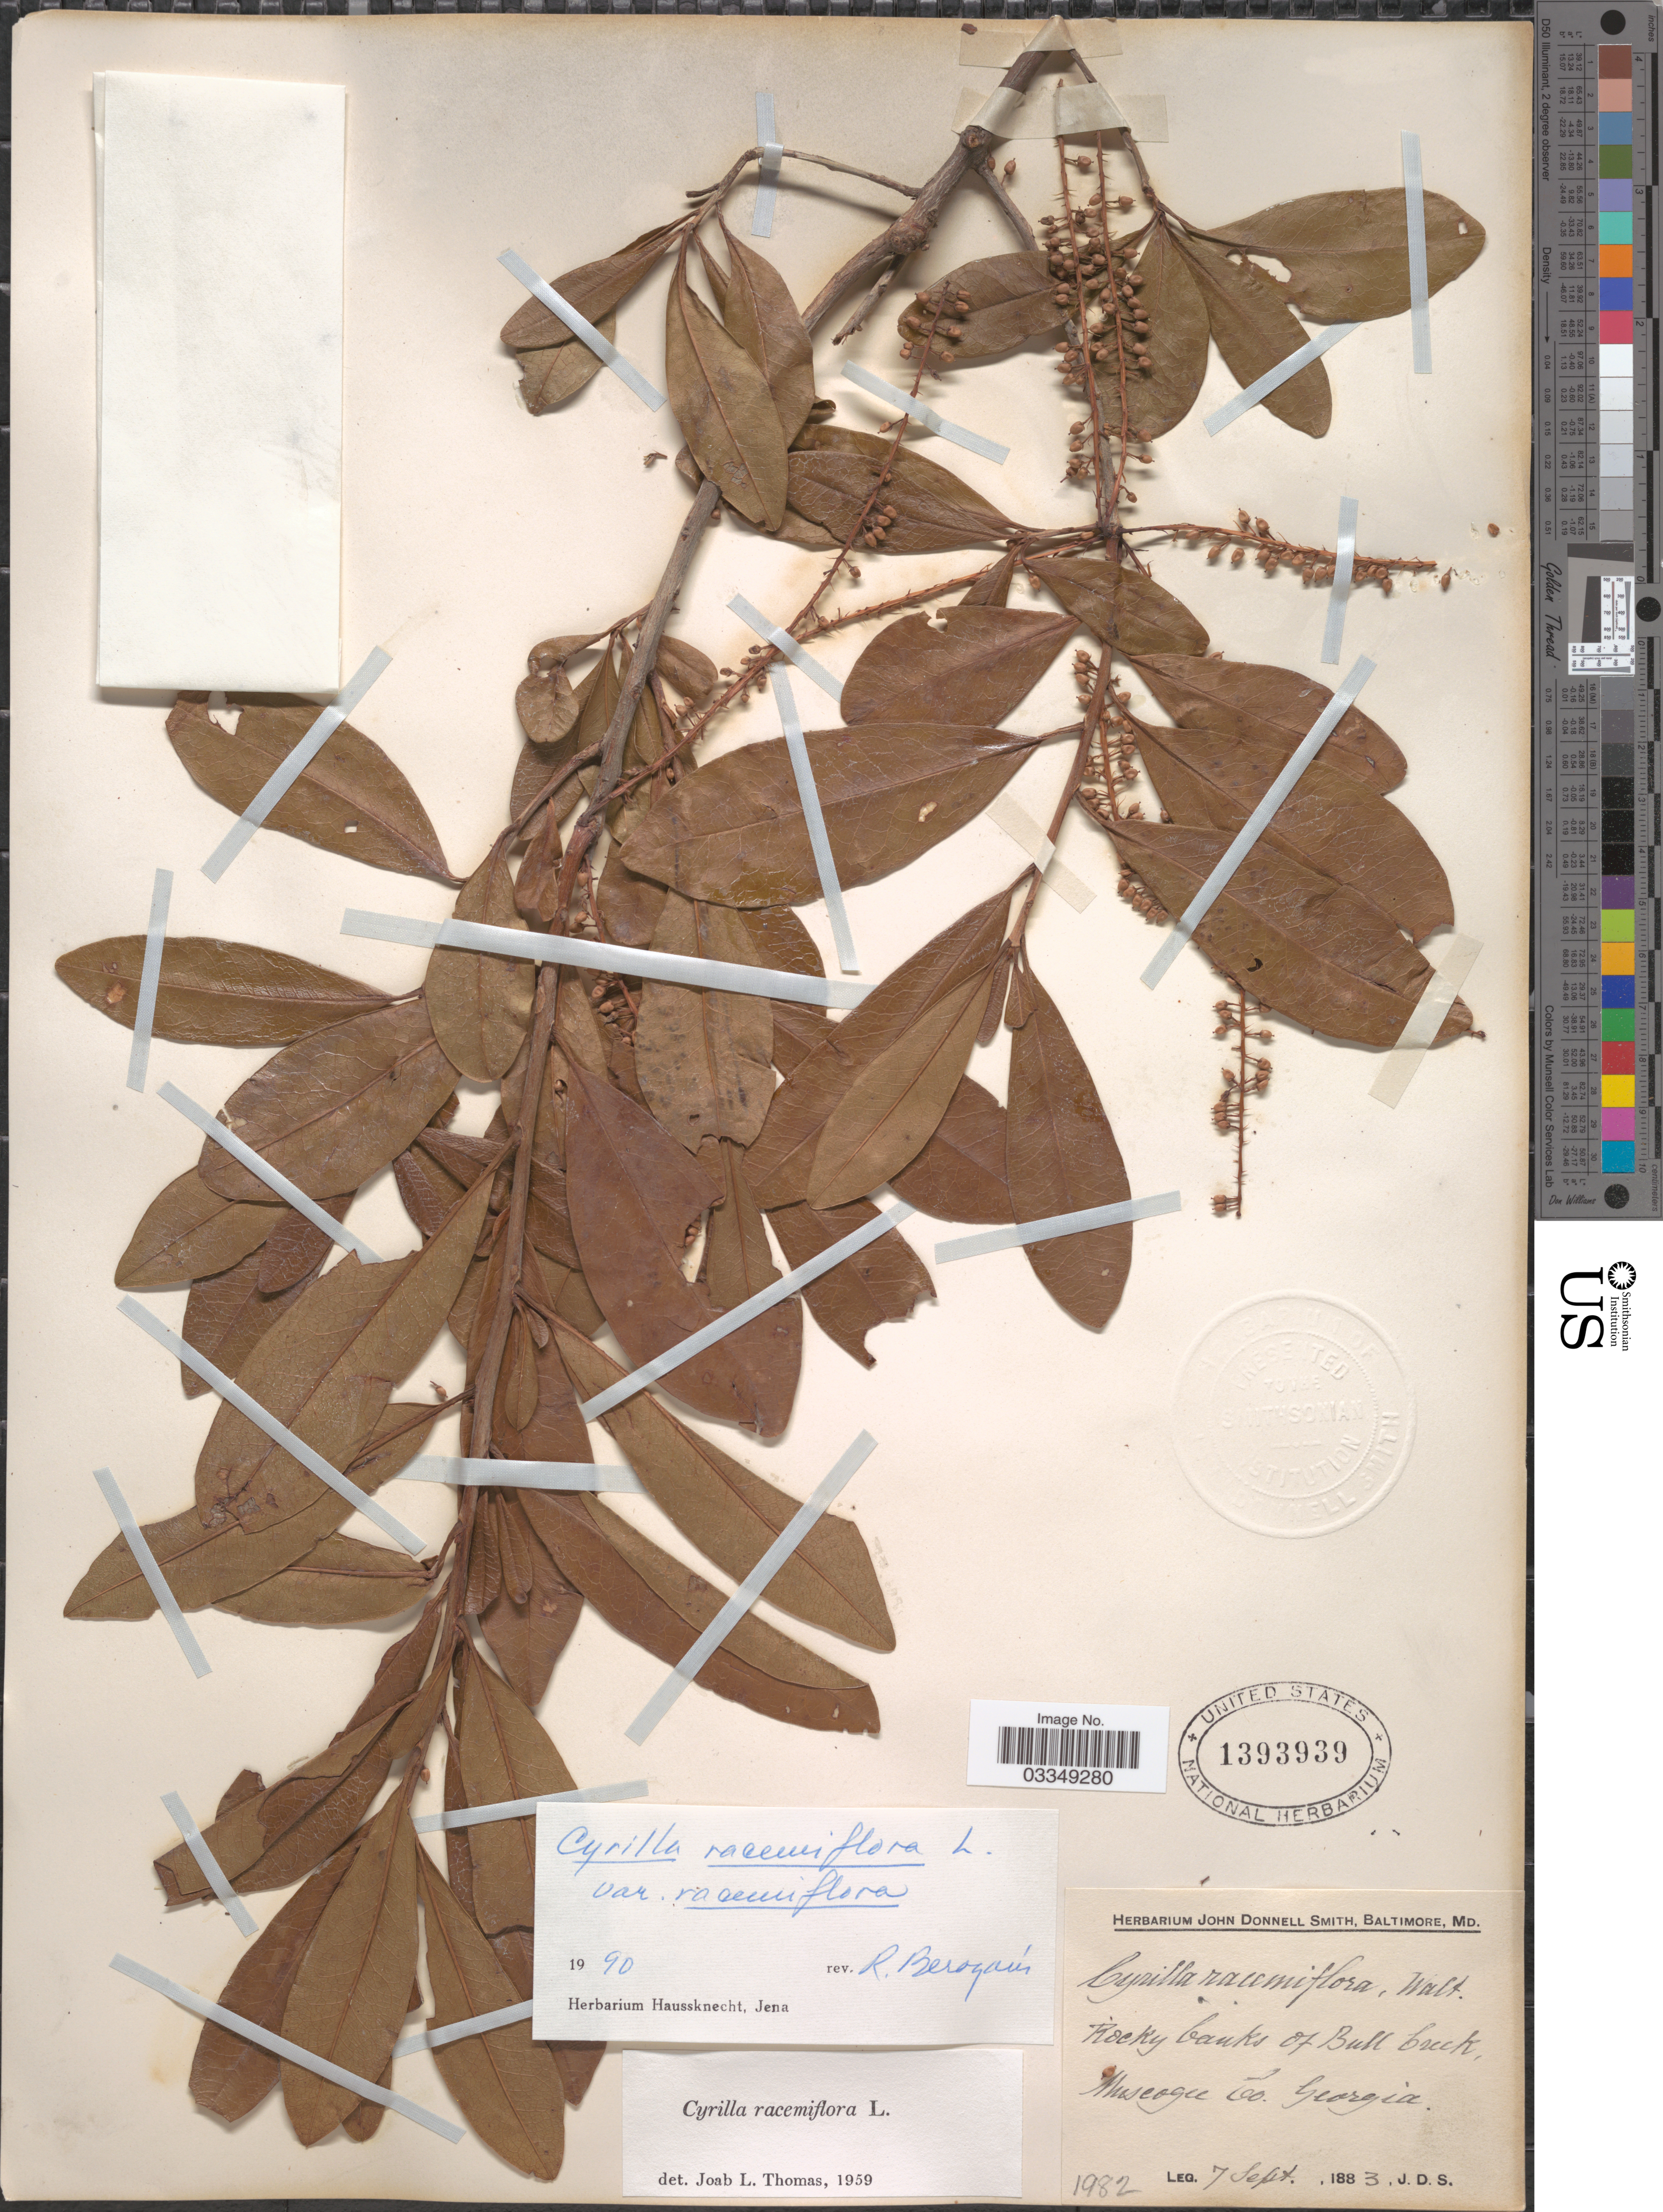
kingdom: Plantae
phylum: Tracheophyta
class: Magnoliopsida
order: Ericales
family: Cyrillaceae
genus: Cyrilla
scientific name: Cyrilla racemiflora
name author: L.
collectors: J. Donnell Smith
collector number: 1982?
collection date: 1883-09-07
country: United States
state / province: Georgia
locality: Rocky banks of Bull Creek, Muscogee Co.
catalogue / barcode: US 1393939